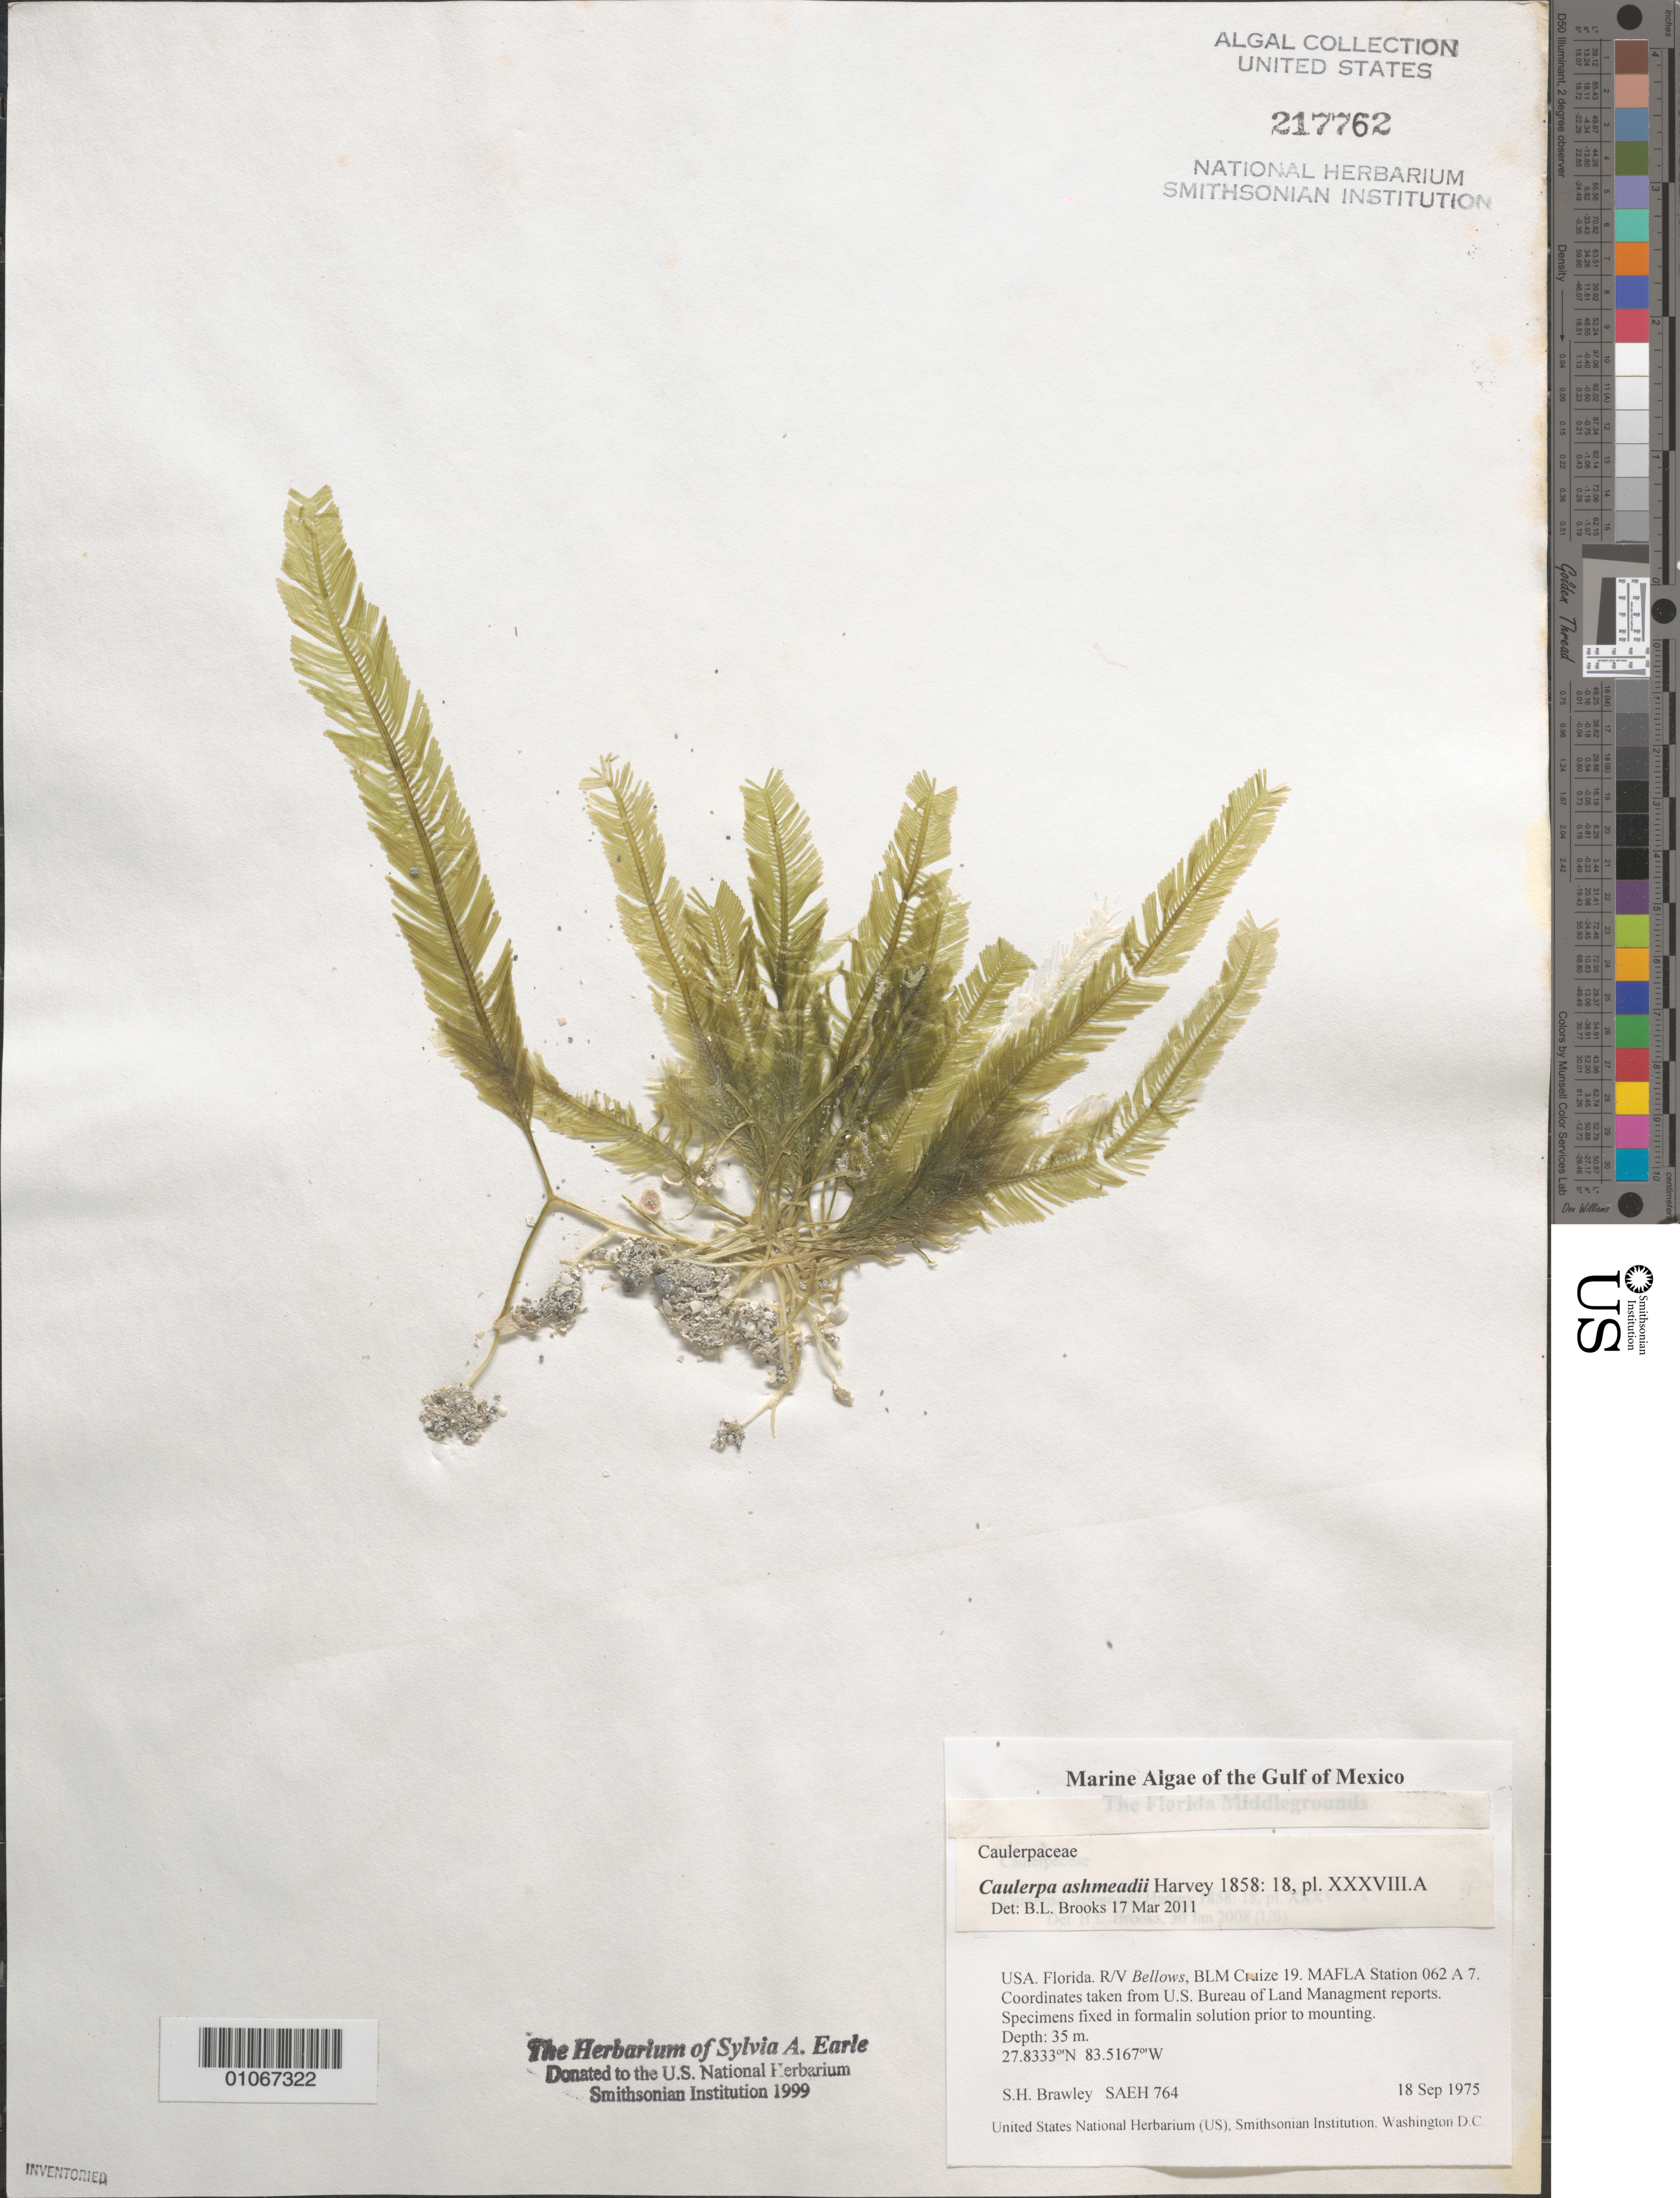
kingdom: Plantae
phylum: Chlorophyta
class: Ulvophyceae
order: Bryopsidales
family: Caulerpaceae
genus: Caulerpa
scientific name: Caulerpa ashmeadii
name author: Harv.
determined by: Brooks, B. L., (BOT), Smithsonian Institution - National Museum of Natural History (UNITED STATES)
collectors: S. Brawley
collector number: SAEH 764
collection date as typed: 18 Sep 1975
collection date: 1975-09-18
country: United States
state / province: Florida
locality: Gulf of Mexico, Florida Middle Grounds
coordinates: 27.8333 N, 83.5167 W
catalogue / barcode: US 217762